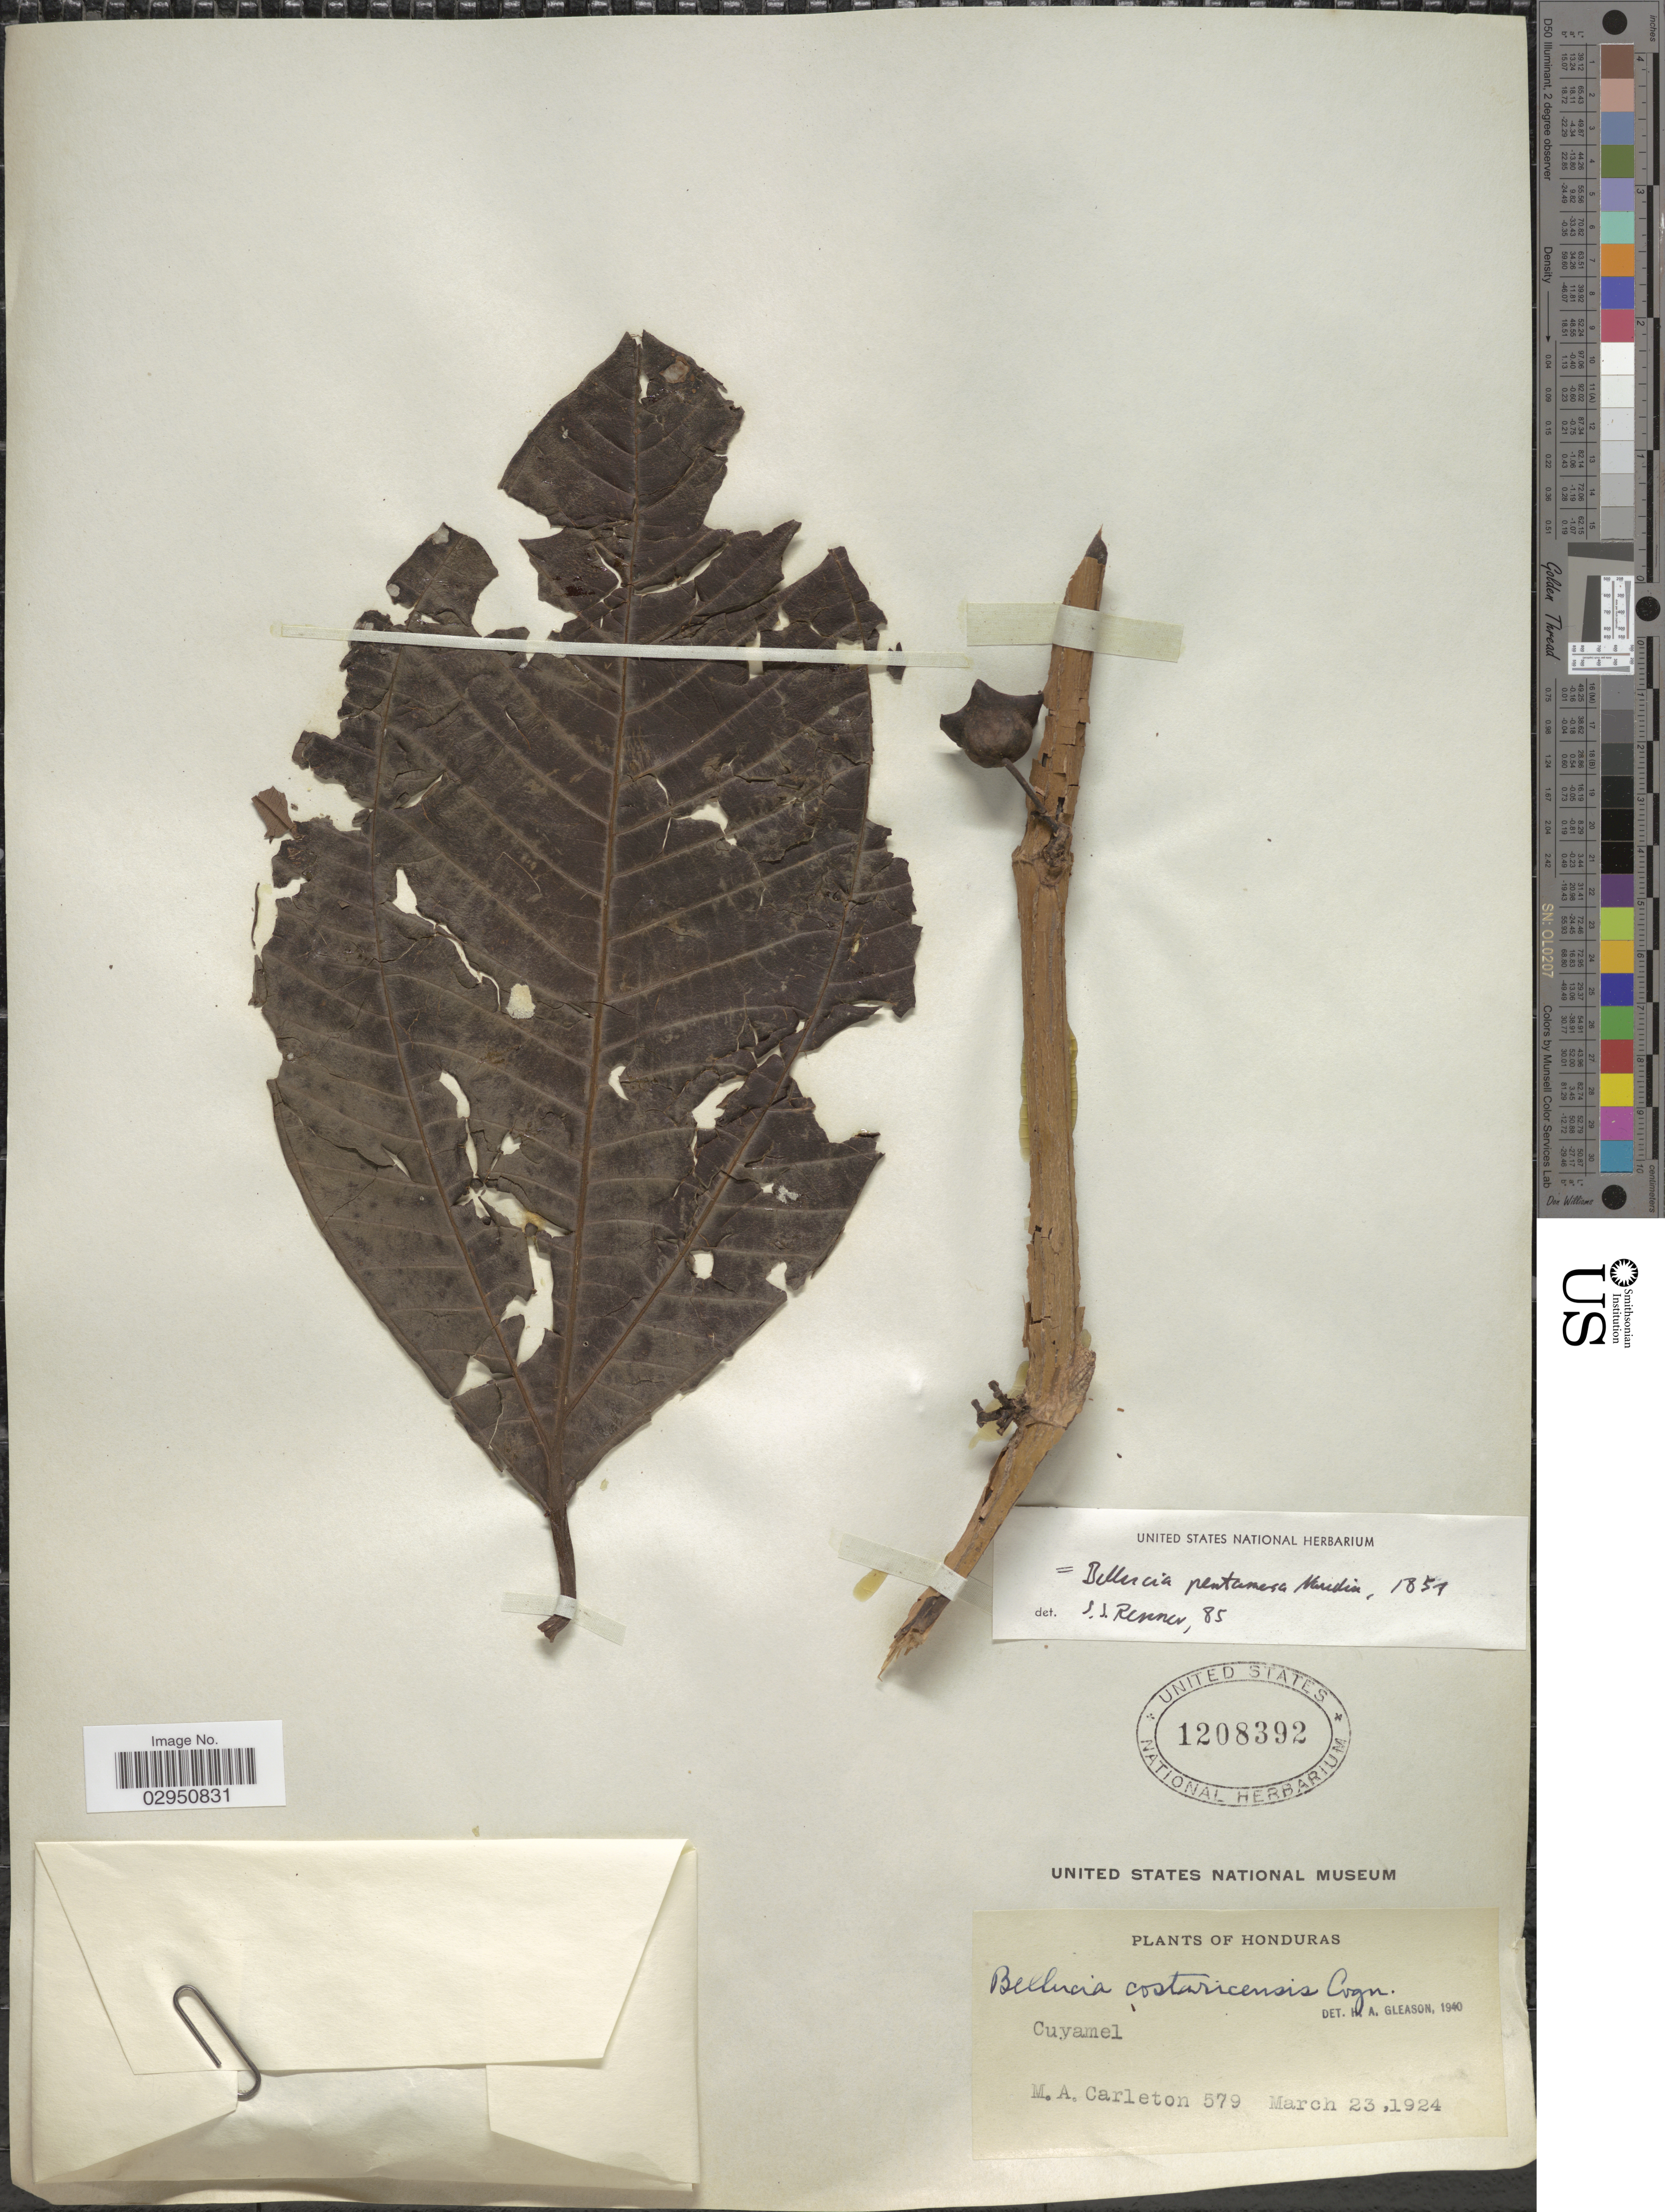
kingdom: Plantae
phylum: Tracheophyta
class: Magnoliopsida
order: Myrtales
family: Melastomataceae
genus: Bellucia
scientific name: Bellucia pentamera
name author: Naudin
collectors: M. A. Carleton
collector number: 579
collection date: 1924-03-23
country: Honduras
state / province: Cortés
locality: Cuyamel.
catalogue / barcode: US 1208392